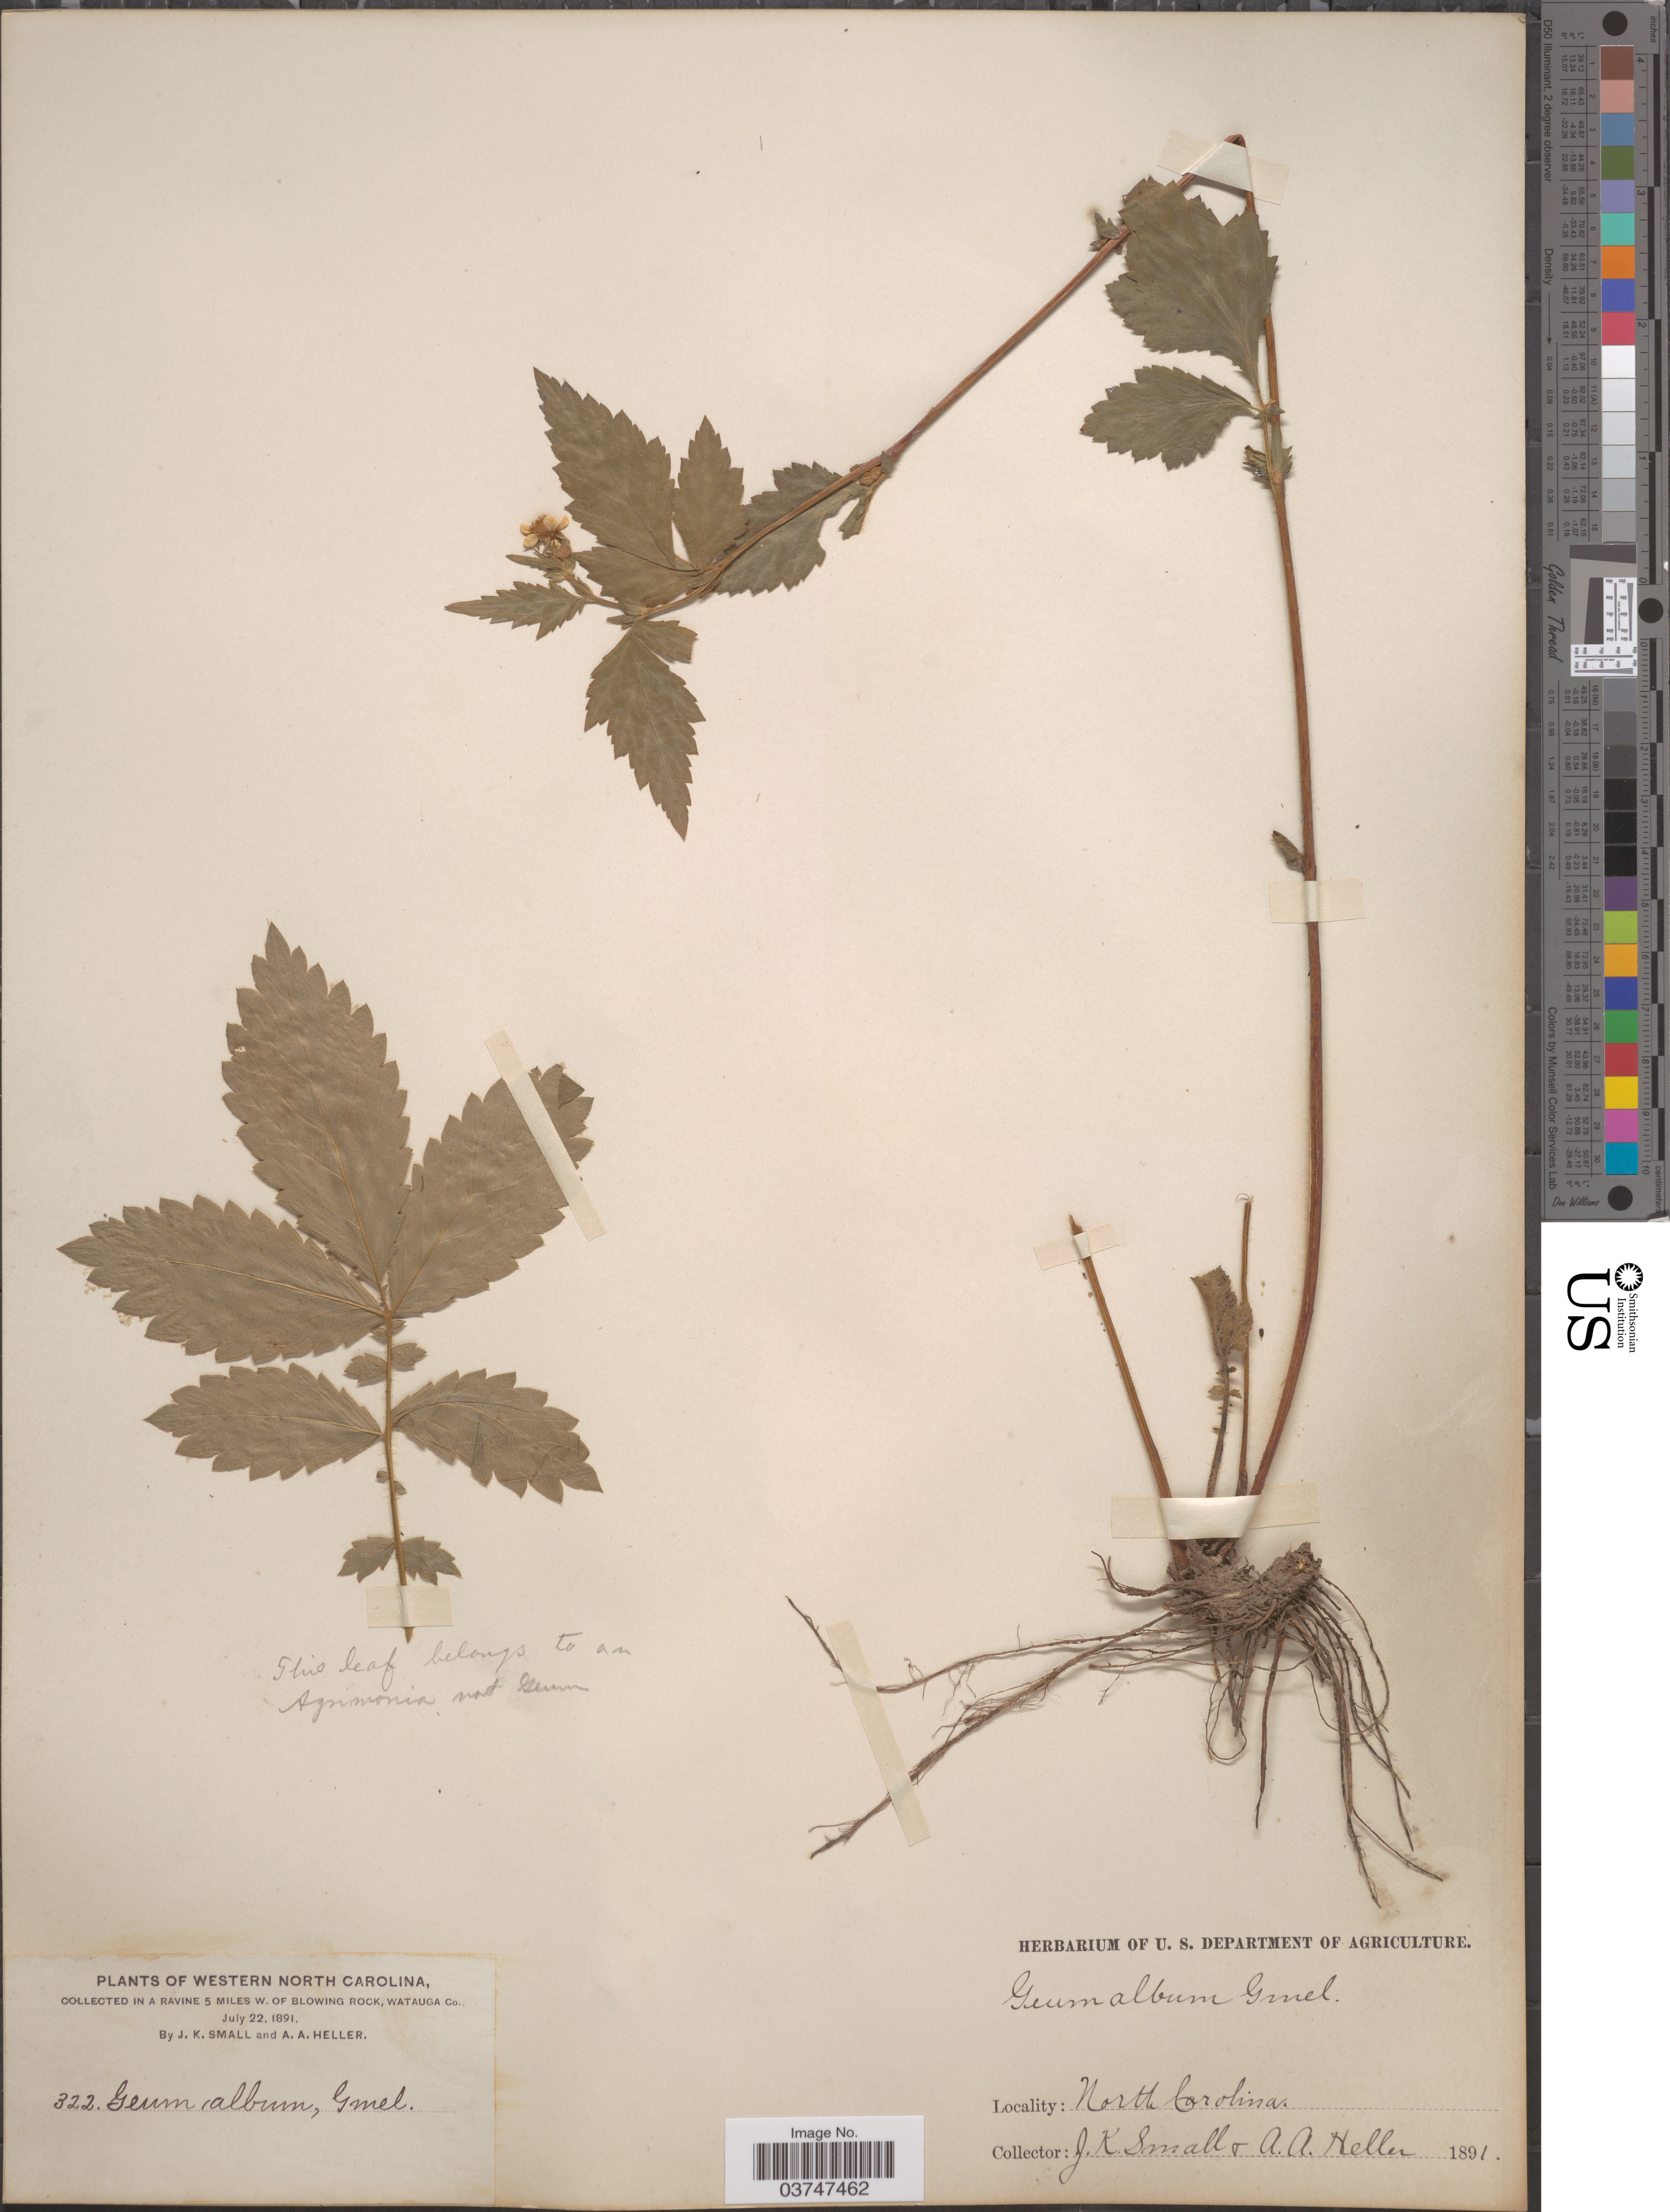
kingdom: Plantae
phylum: Tracheophyta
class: Magnoliopsida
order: Rosales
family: Rosaceae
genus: Geum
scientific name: Geum canadense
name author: Jacq.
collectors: J. K. Small & A. A. Heller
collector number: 322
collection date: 1891-07-22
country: United States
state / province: North Carolina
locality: Western North Carolina. In a ravine 5 miles W. of Blowing Rock, Watuga Co.